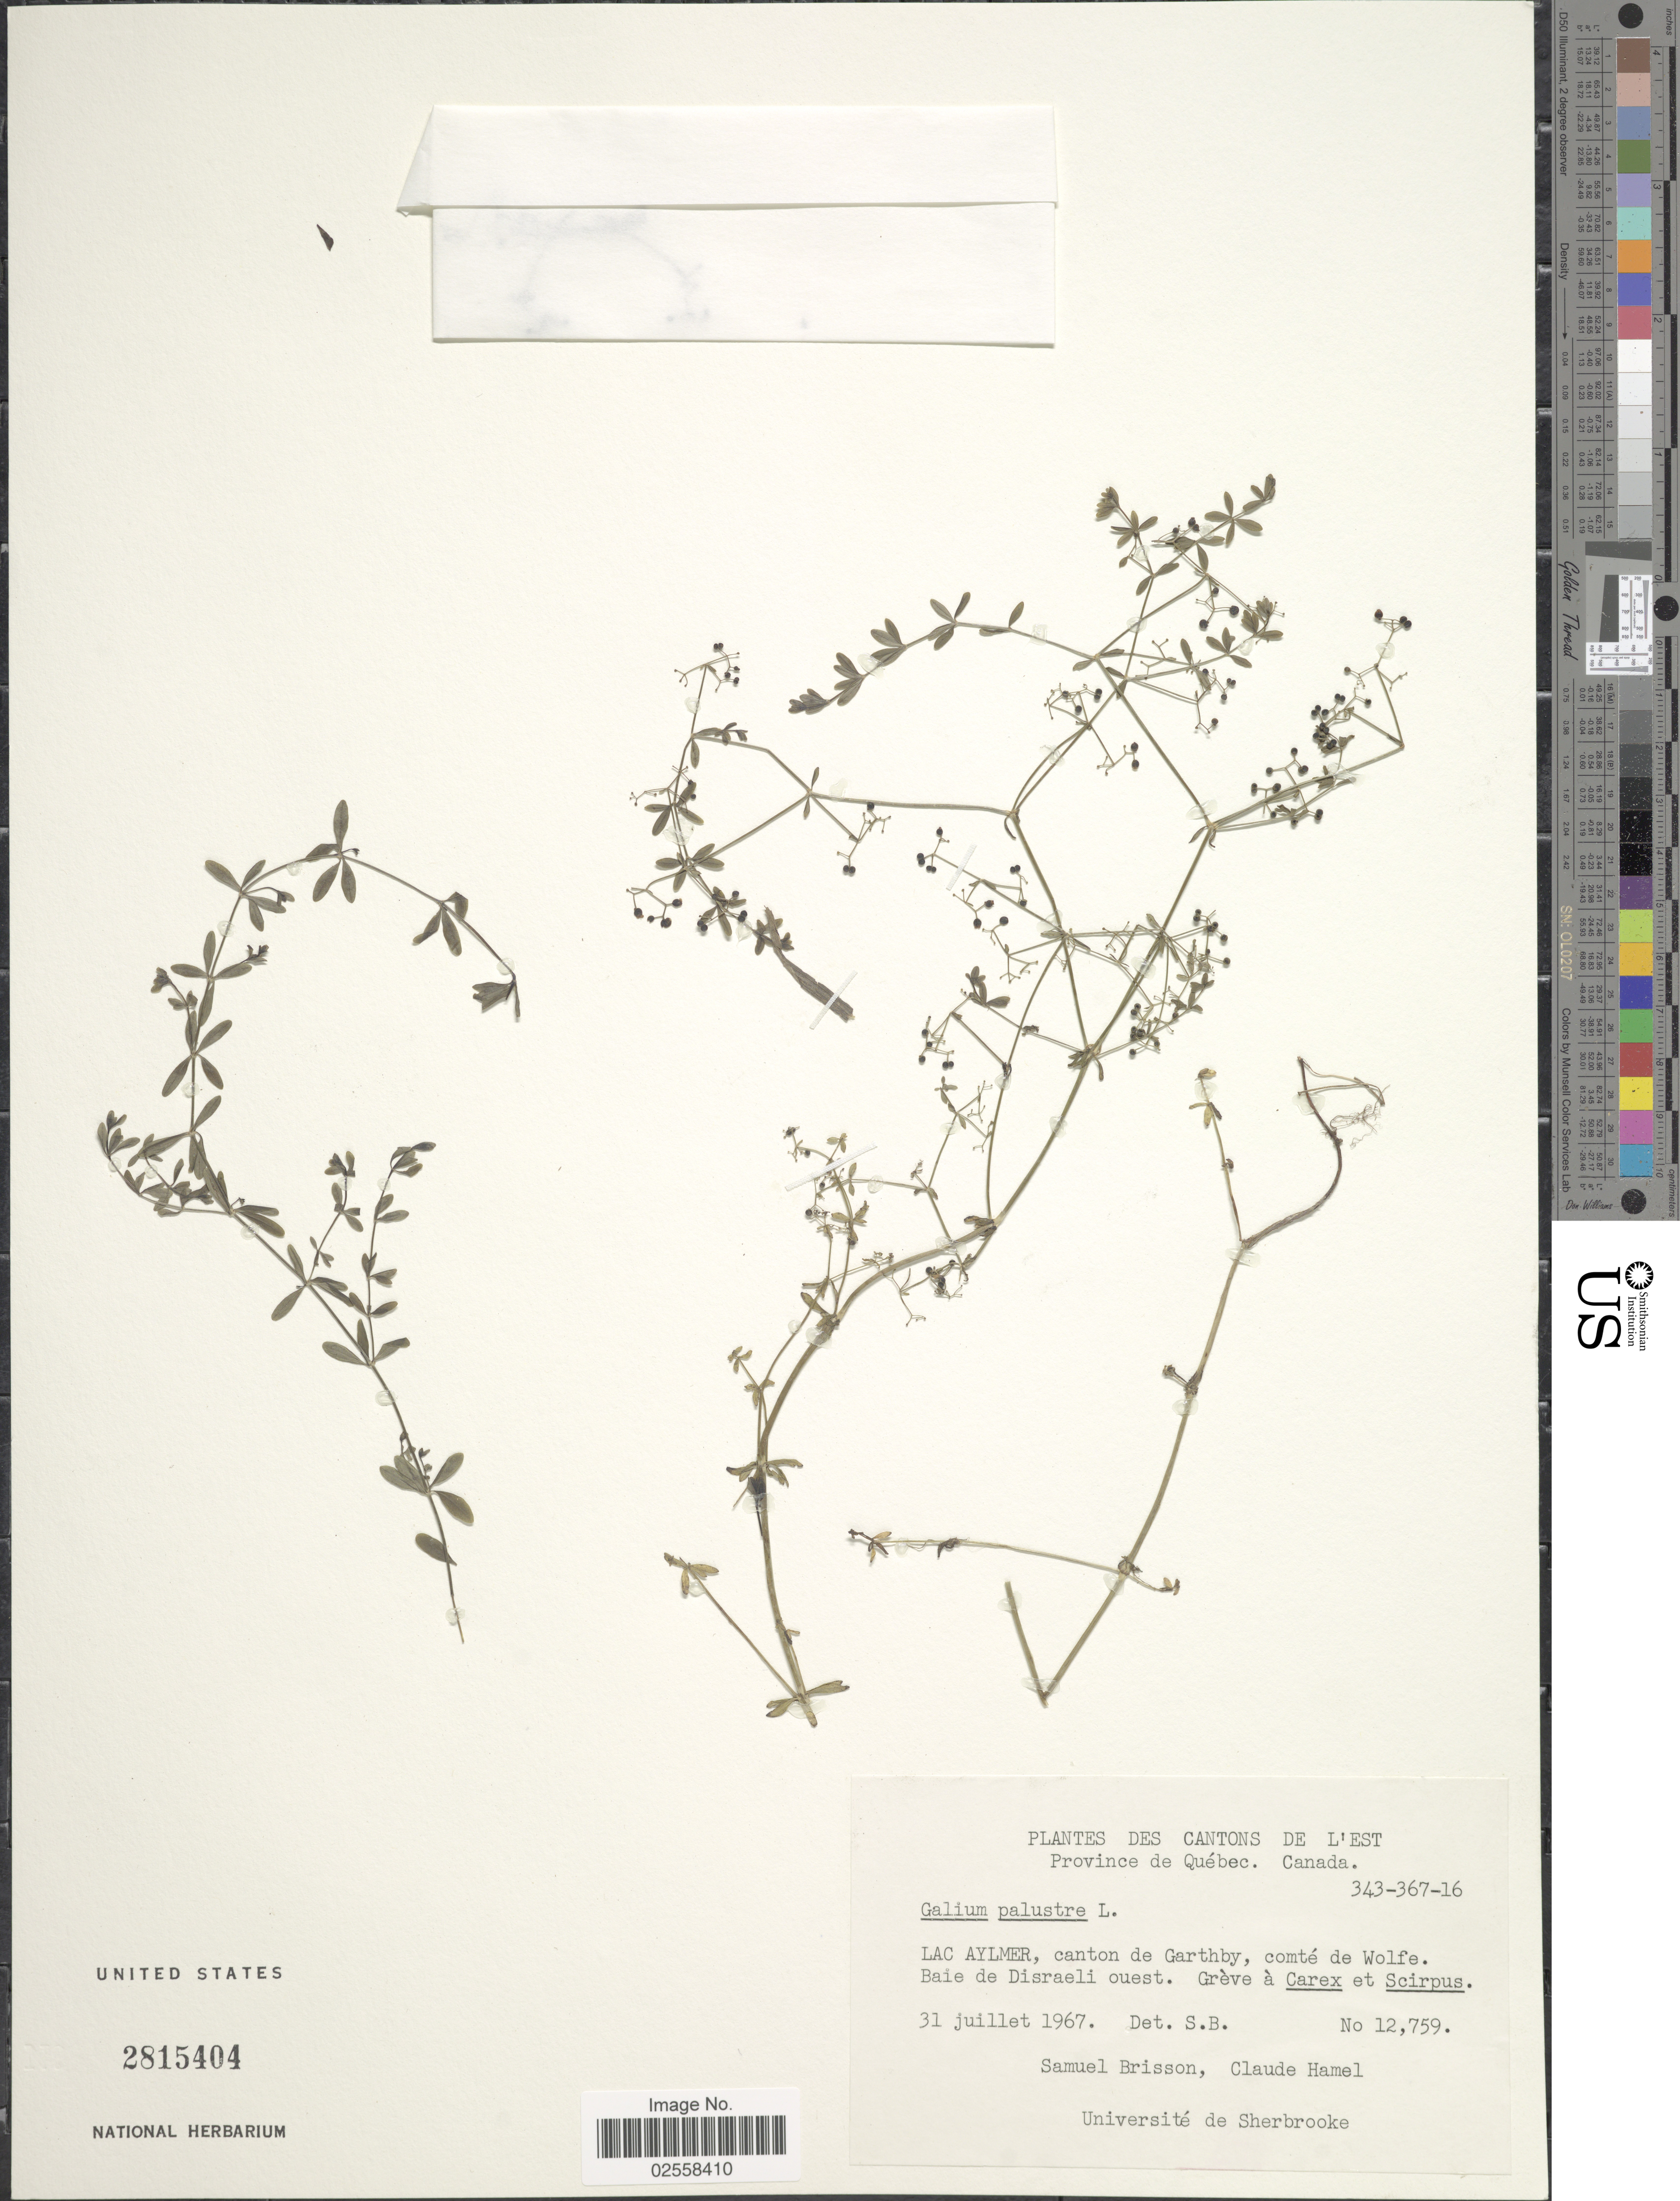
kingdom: Plantae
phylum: Tracheophyta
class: Magnoliopsida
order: Gentianales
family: Rubiaceae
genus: Galium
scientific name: Galium plumosum subsp. plumosum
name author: Rusby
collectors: S. Brisson & C. Hamel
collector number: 12759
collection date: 1967-07-31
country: Canada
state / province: Quebec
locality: Cantons de L'est, Lac Aylmer, canton de Garthby, comte de Wolfe, baie de Disraeli oues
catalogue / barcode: US 2815404